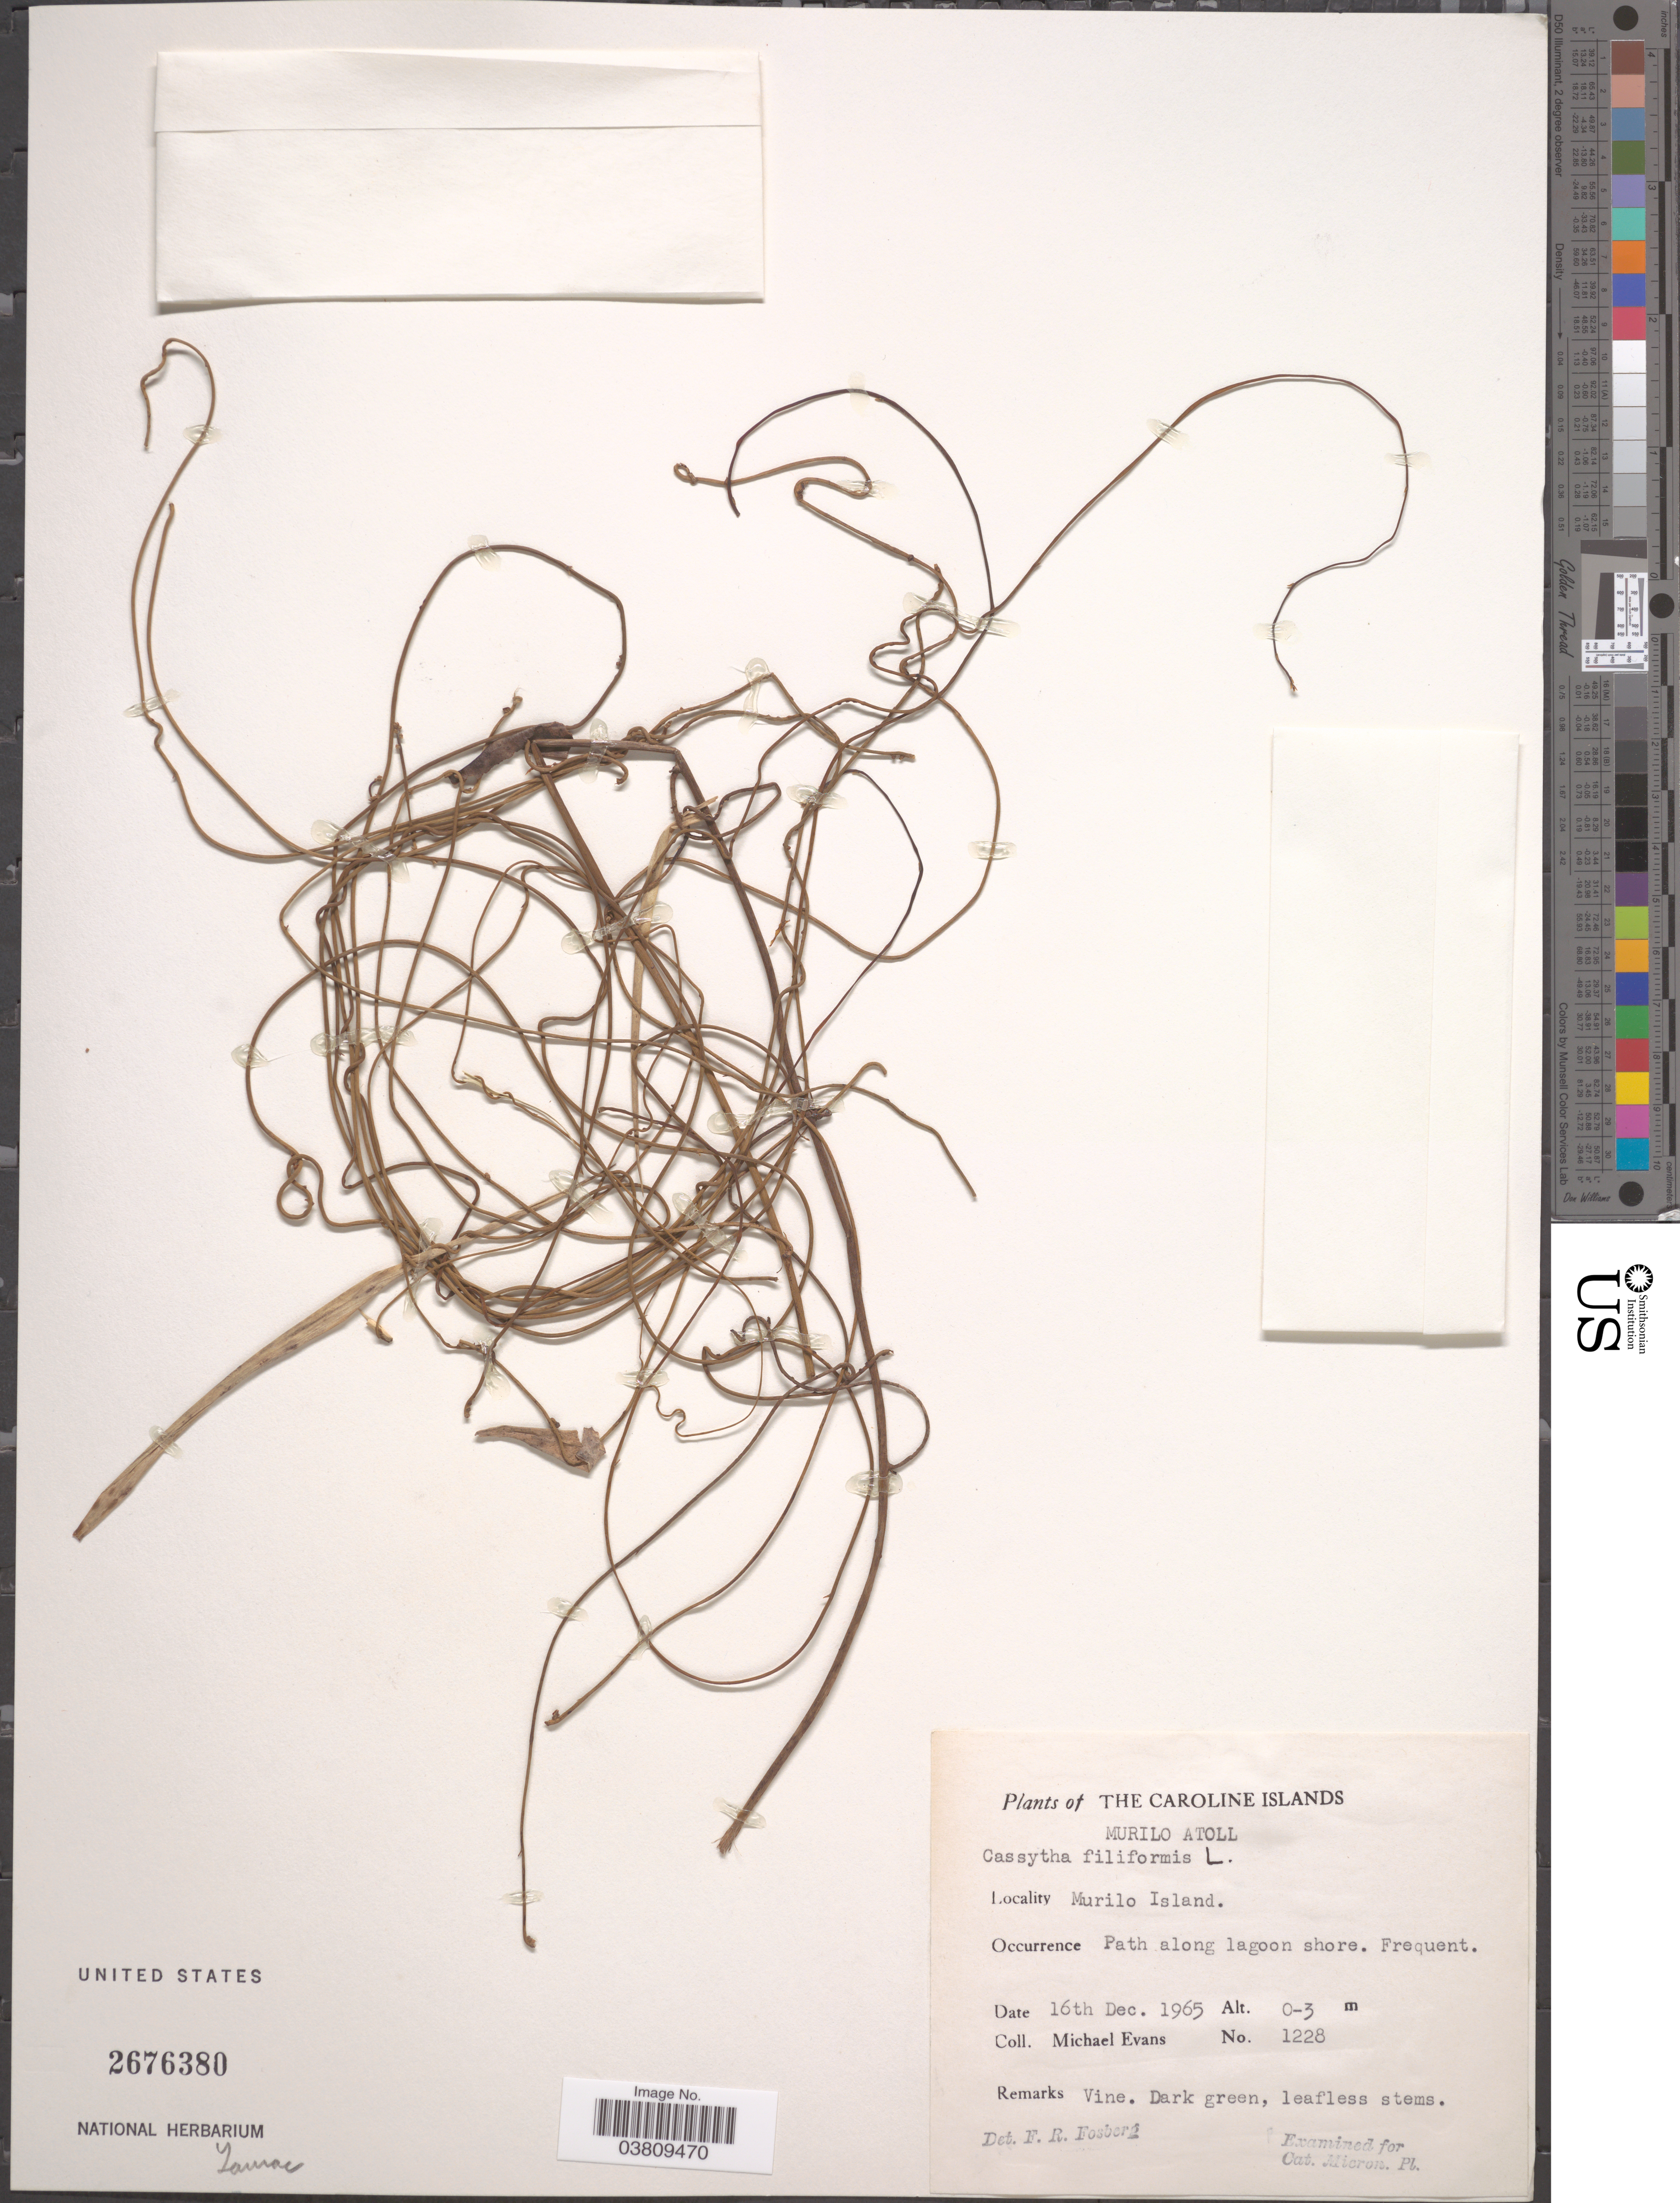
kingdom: Plantae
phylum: Tracheophyta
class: Magnoliopsida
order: Laurales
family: Lauraceae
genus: Cassytha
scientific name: Cassytha filiformis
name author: L.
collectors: M. Evans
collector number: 1228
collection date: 1965-12-16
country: Micronesia, Federated States of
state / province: Truk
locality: The Caroline Islands. Murilo Atoll. Murilo Island. Path along lagoon shore.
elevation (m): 0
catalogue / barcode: US 2676380